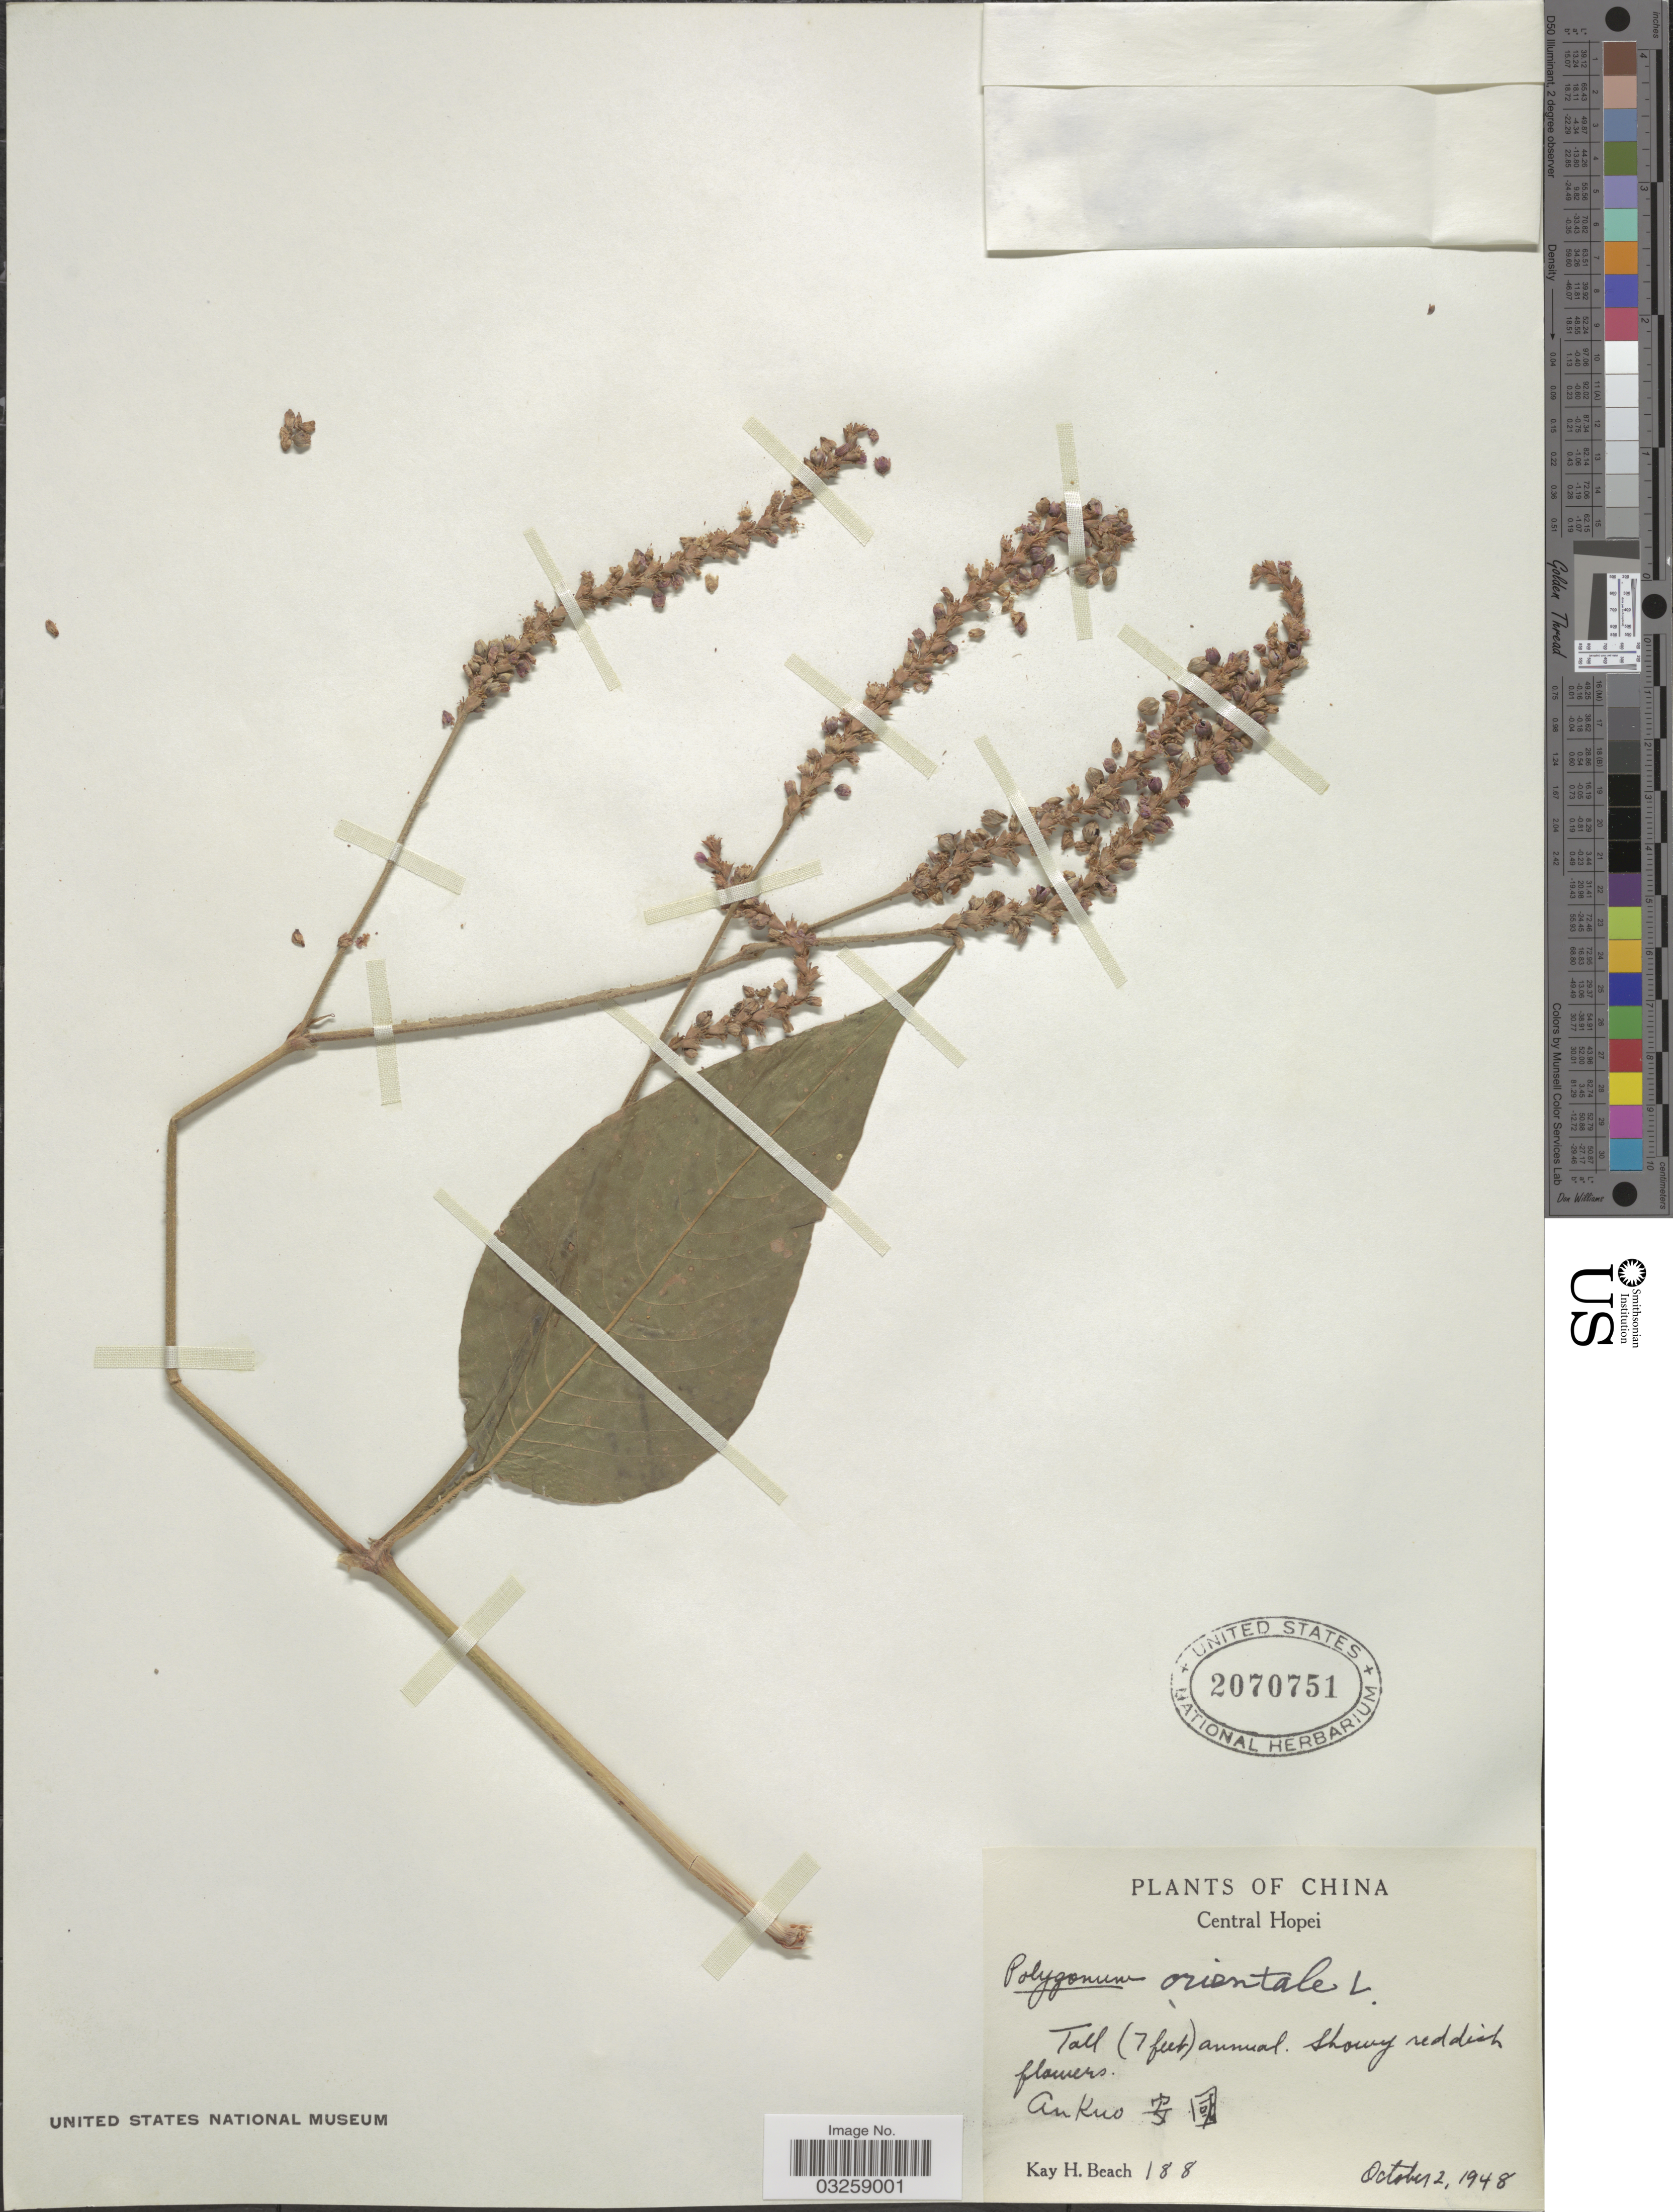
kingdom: Plantae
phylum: Tracheophyta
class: Magnoliopsida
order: Caryophyllales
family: Polygonaceae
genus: Polygonum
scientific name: Polygonum orientale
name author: L.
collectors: K. H. Beach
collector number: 188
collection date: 1948-10-02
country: China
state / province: Hebei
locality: Central Hopei. An Kuo X.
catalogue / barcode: US 2070751